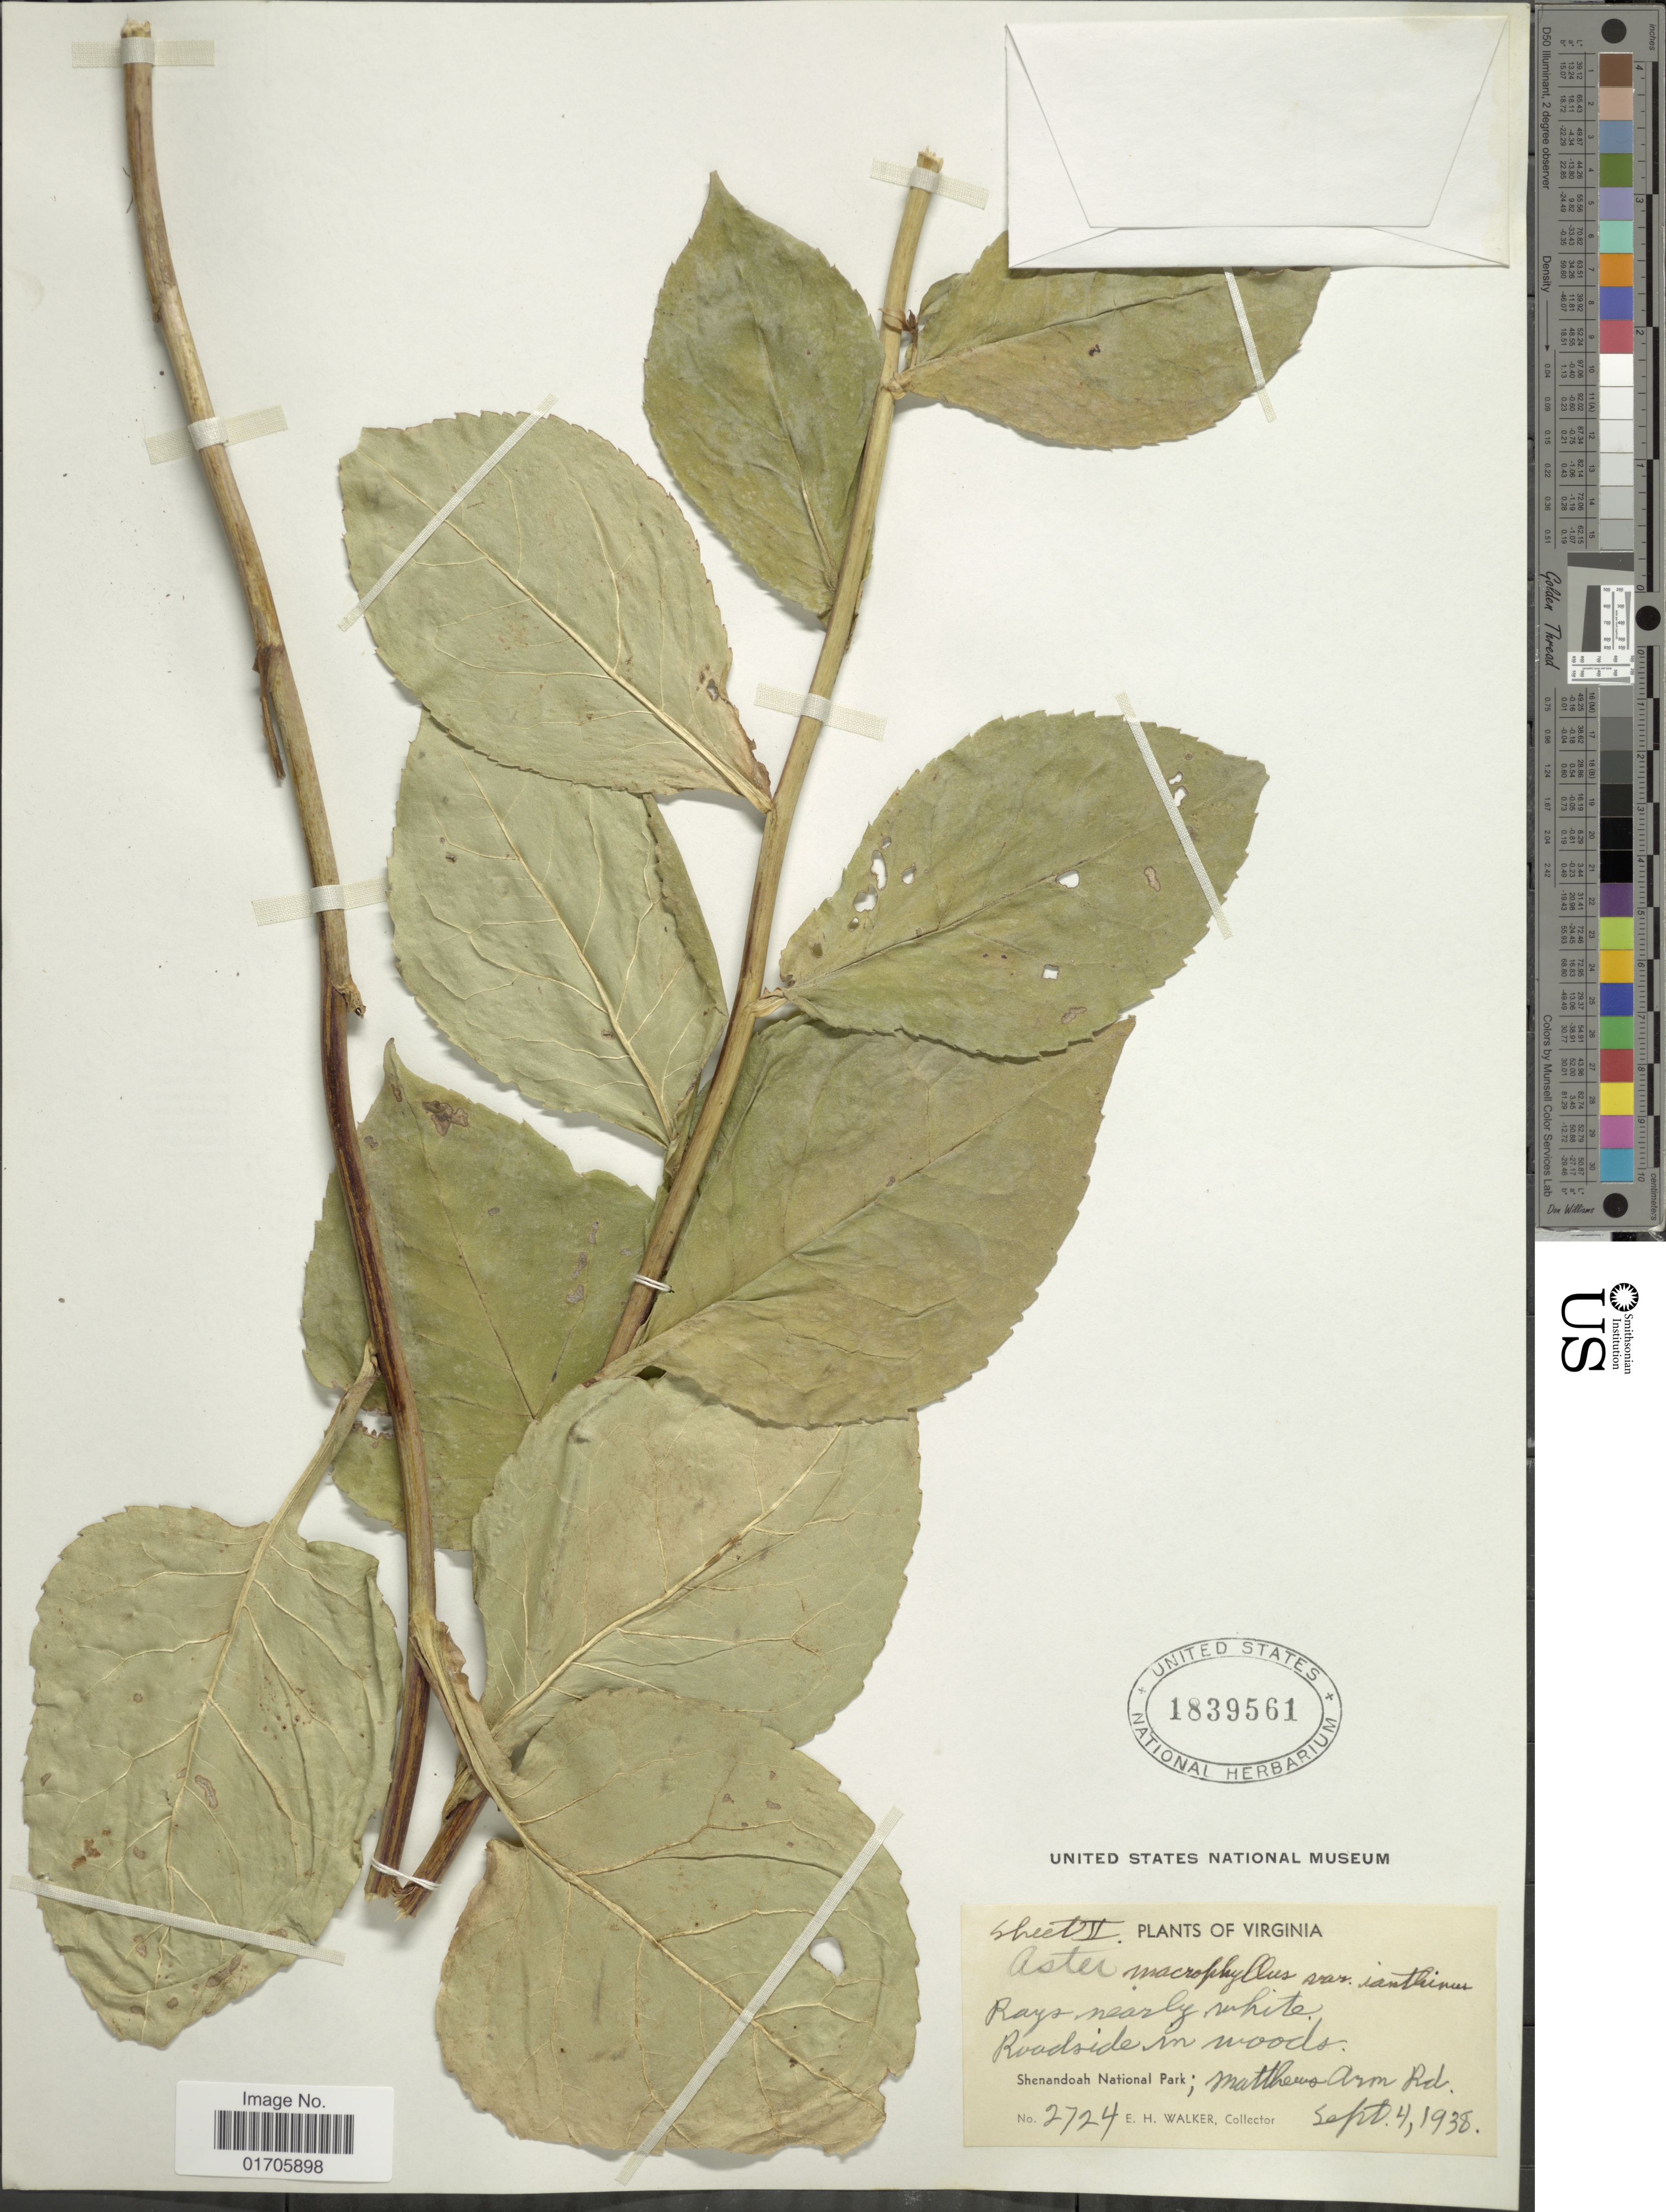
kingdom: Plantae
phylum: Tracheophyta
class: Magnoliopsida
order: Asterales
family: Asteraceae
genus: Eurybia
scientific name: Eurybia macrophylla var. ianthina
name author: (E.S. Burgess) G. Wilh. & Rericha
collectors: E. H. Walker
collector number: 2724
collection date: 1938-09-04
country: United States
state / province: Virginia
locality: Virginia. Roadside in woods. Shenandoah National Park; Matthews Arm Rd.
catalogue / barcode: US 1839561